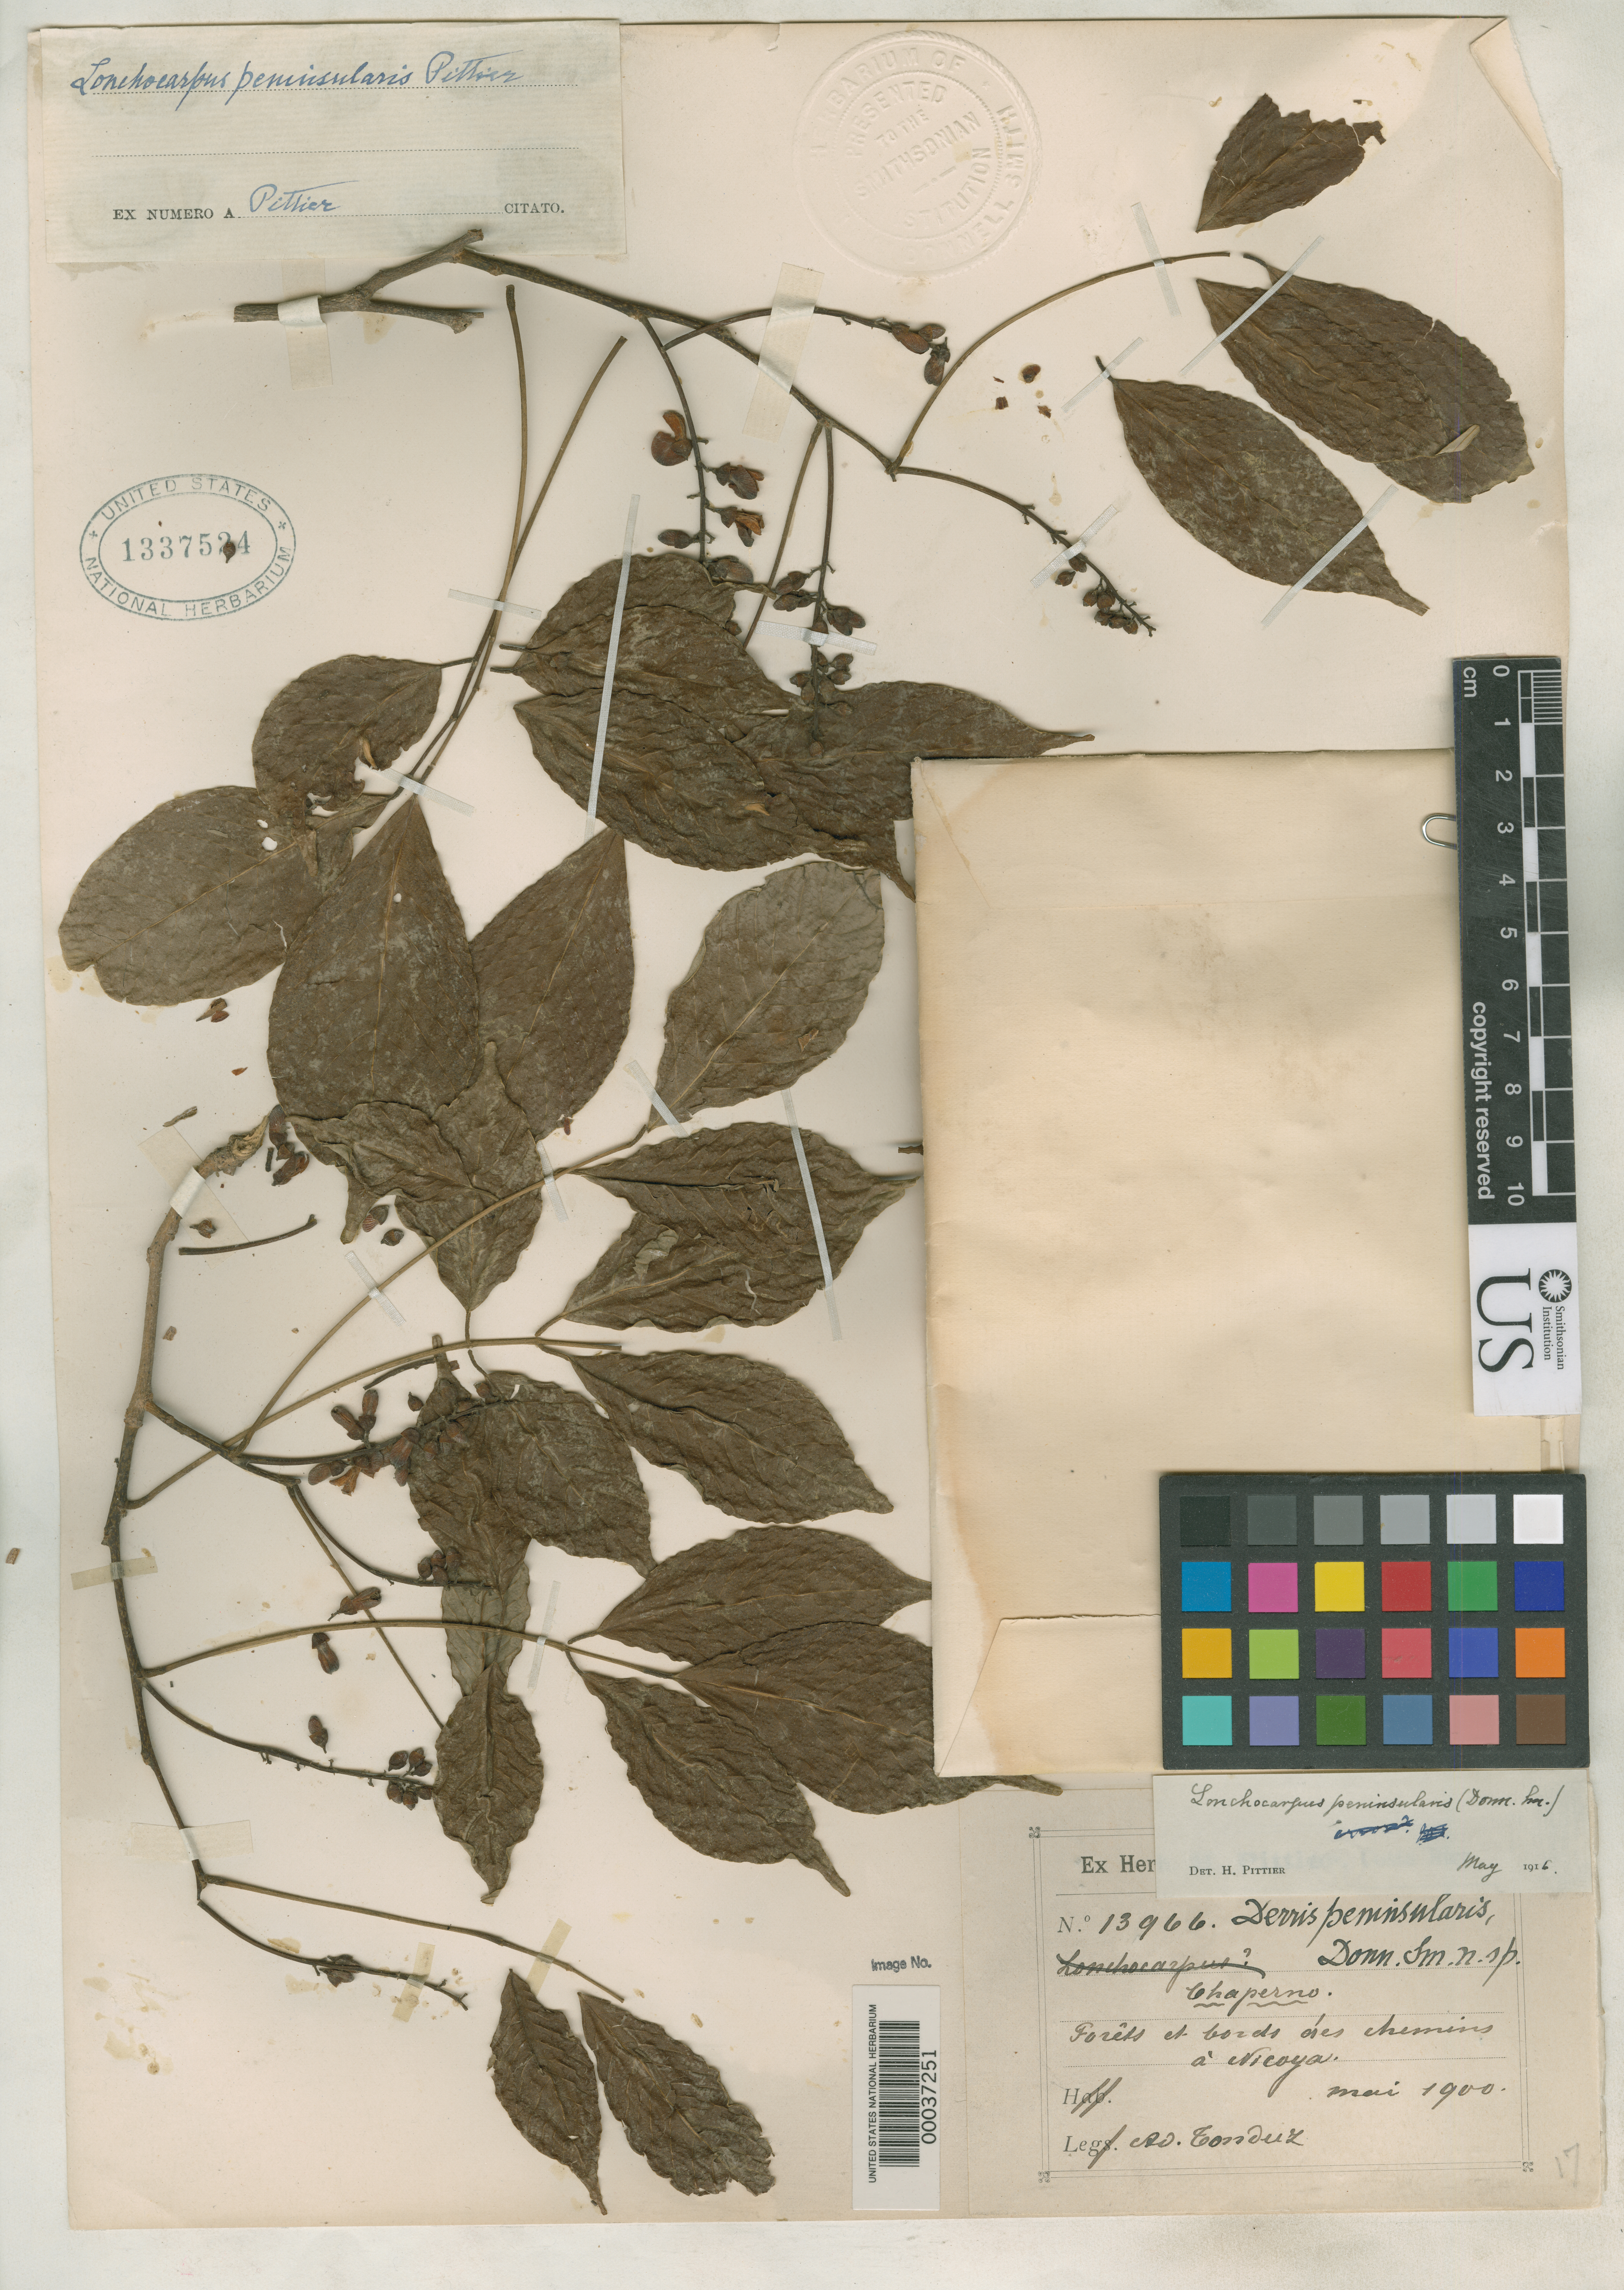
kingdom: Plantae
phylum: Tracheophyta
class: Magnoliopsida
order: Fabales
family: Fabaceae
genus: Derris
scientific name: Derris peninsularis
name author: Donn. Sm.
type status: Syntype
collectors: H. F. Pittier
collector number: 13966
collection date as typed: May 1900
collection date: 1900-05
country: Costa Rica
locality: Nicoya Peninsula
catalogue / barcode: US 137524